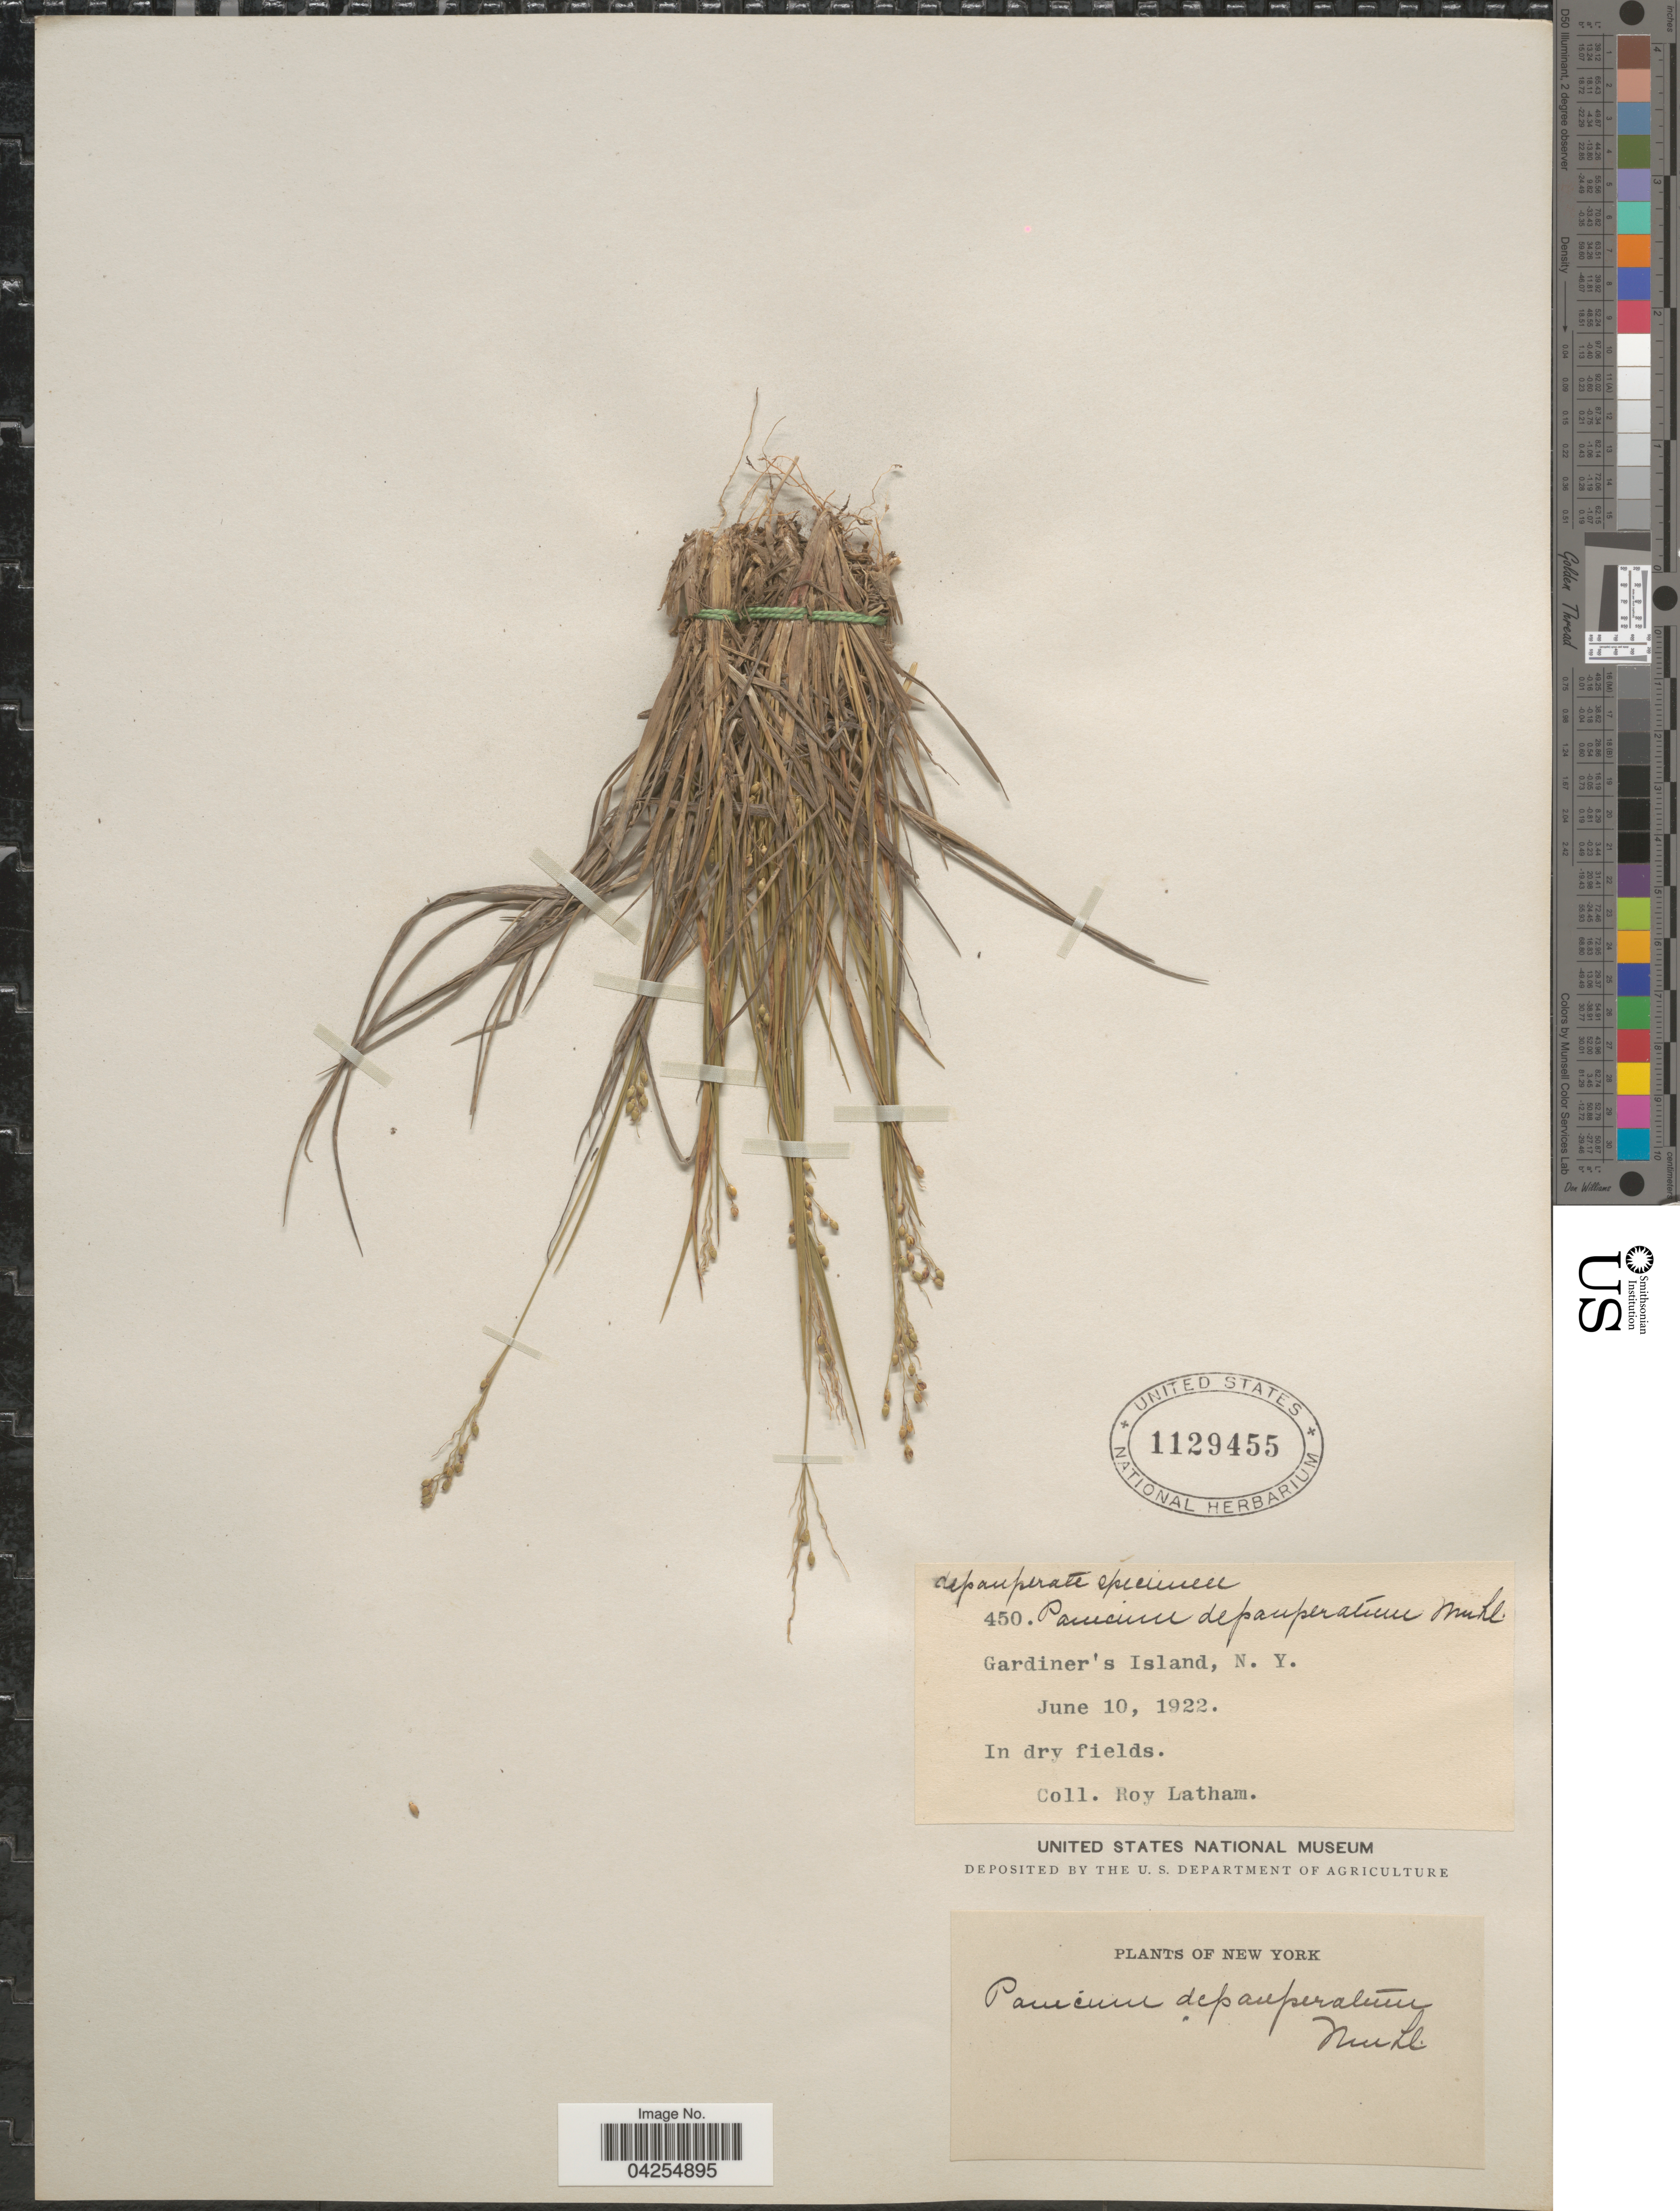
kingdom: Plantae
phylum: Tracheophyta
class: Liliopsida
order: Poales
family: Poaceae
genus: Dichanthelium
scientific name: Dichanthelium depauperatum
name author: (Muhl.) Gould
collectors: R. Latham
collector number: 450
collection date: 1922-06-10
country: United States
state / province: New York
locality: Gardiner's Island.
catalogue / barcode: US 1129455